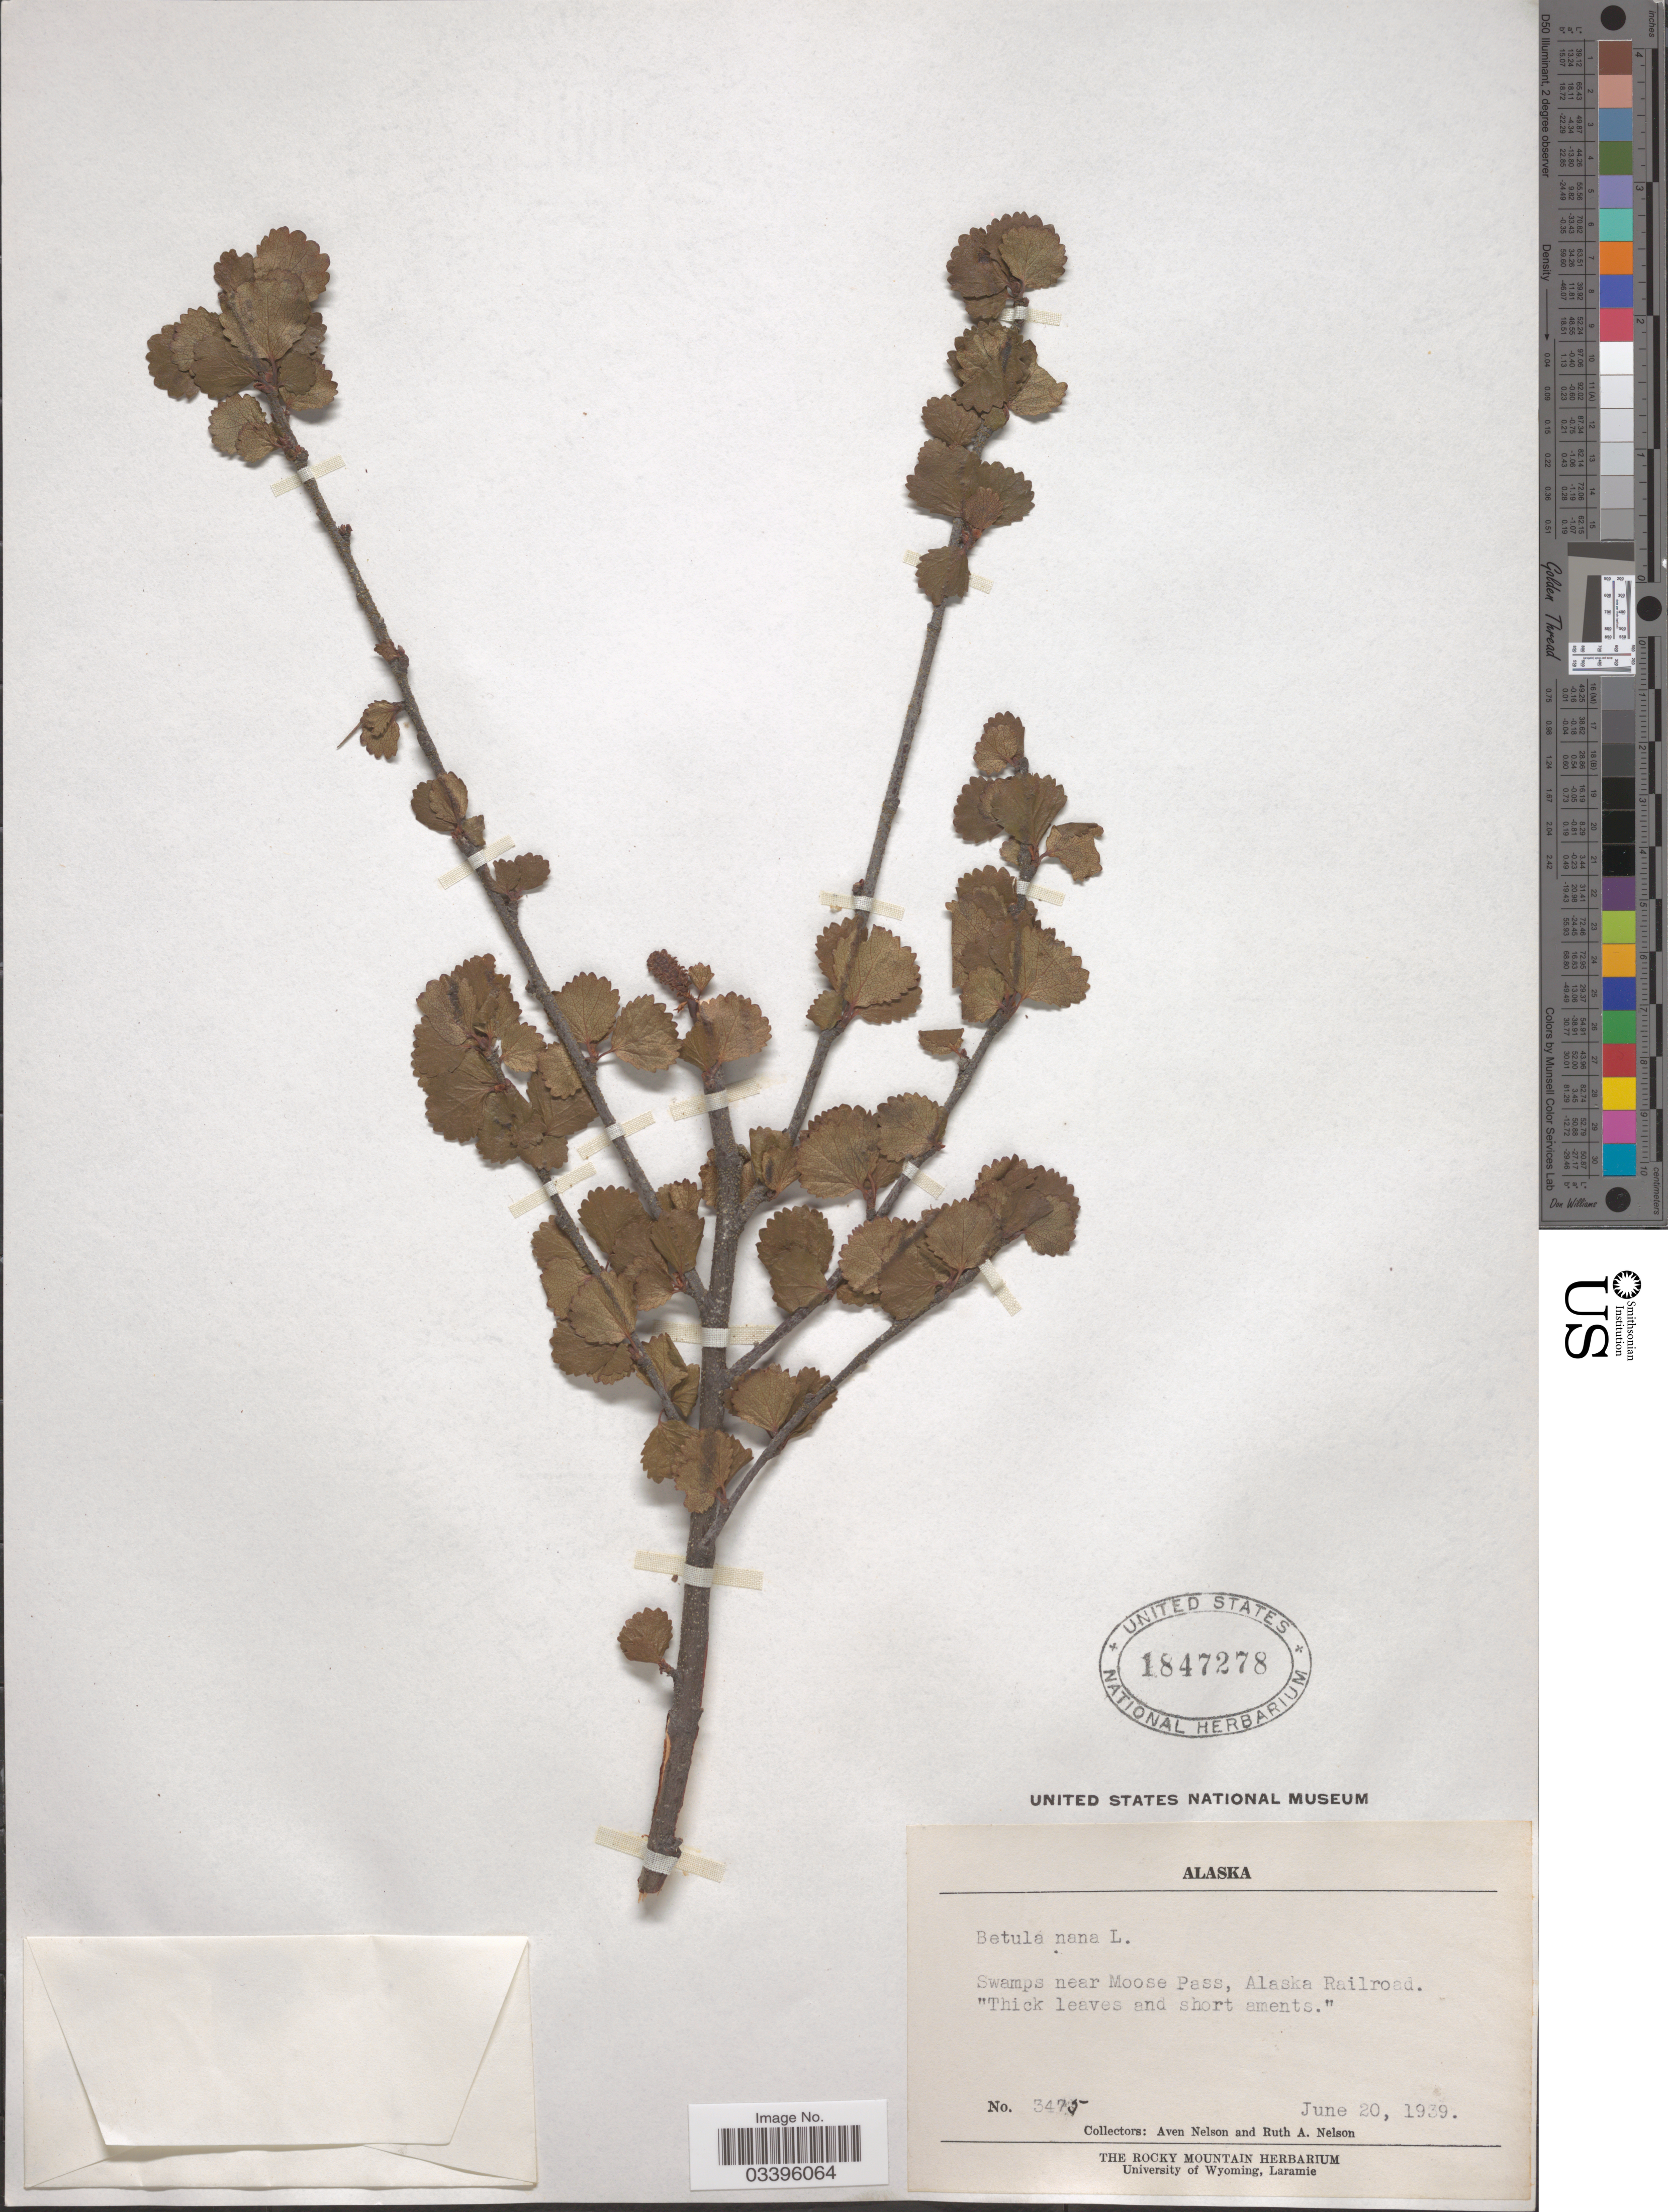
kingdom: Plantae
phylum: Tracheophyta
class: Magnoliopsida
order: Fagales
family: Betulaceae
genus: Betula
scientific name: Betula nana subsp. exilis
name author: L.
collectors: A. Nelson & R. A. Nelson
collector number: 3475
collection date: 1939-06-20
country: United States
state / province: Alaska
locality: Swamps near Moose Pass, Alaska Railroad.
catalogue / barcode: US 1847278